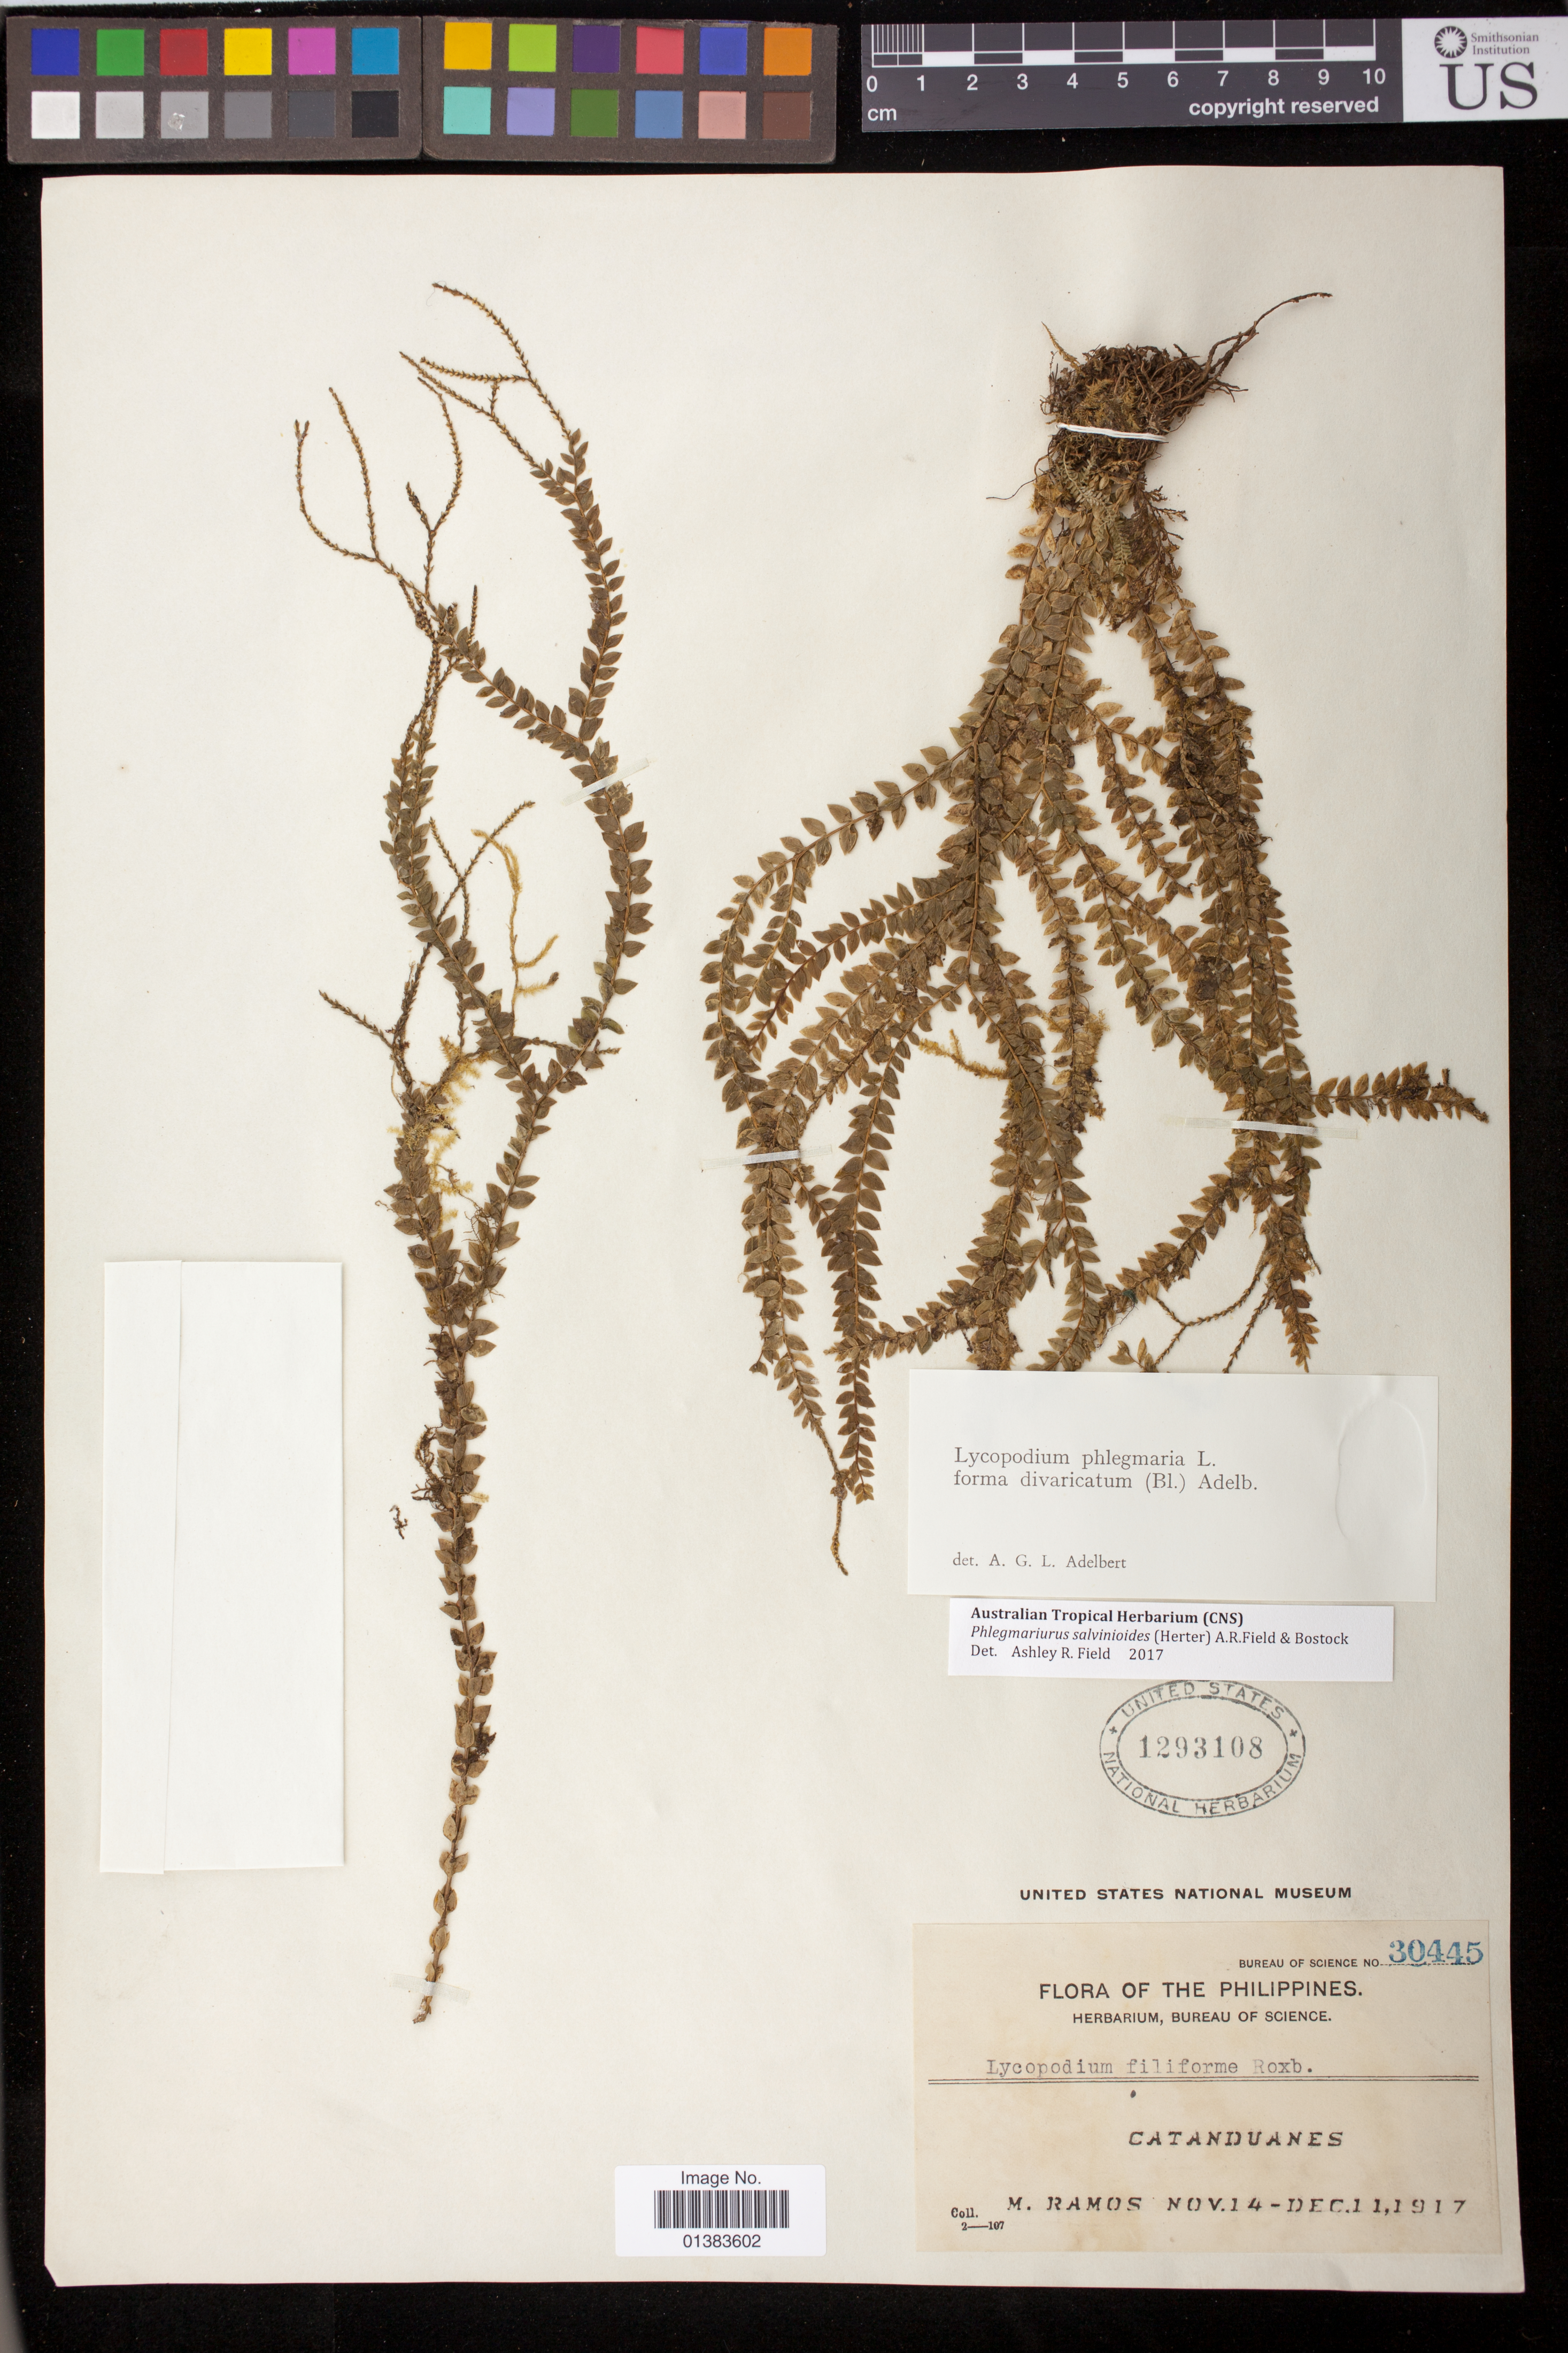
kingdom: Plantae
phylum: Tracheophyta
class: Lycopodiopsida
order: Lycopodiales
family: Lycopodiaceae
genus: Urostachys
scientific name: Urostachys salvinioides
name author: Herter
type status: Isosyntype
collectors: M. Ramos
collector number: Bur. Sci. 30445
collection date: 1917-11-14/1917-12-11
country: Philippines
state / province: Bicol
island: Catanduanes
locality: Catanduanes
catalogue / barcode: US 1293108